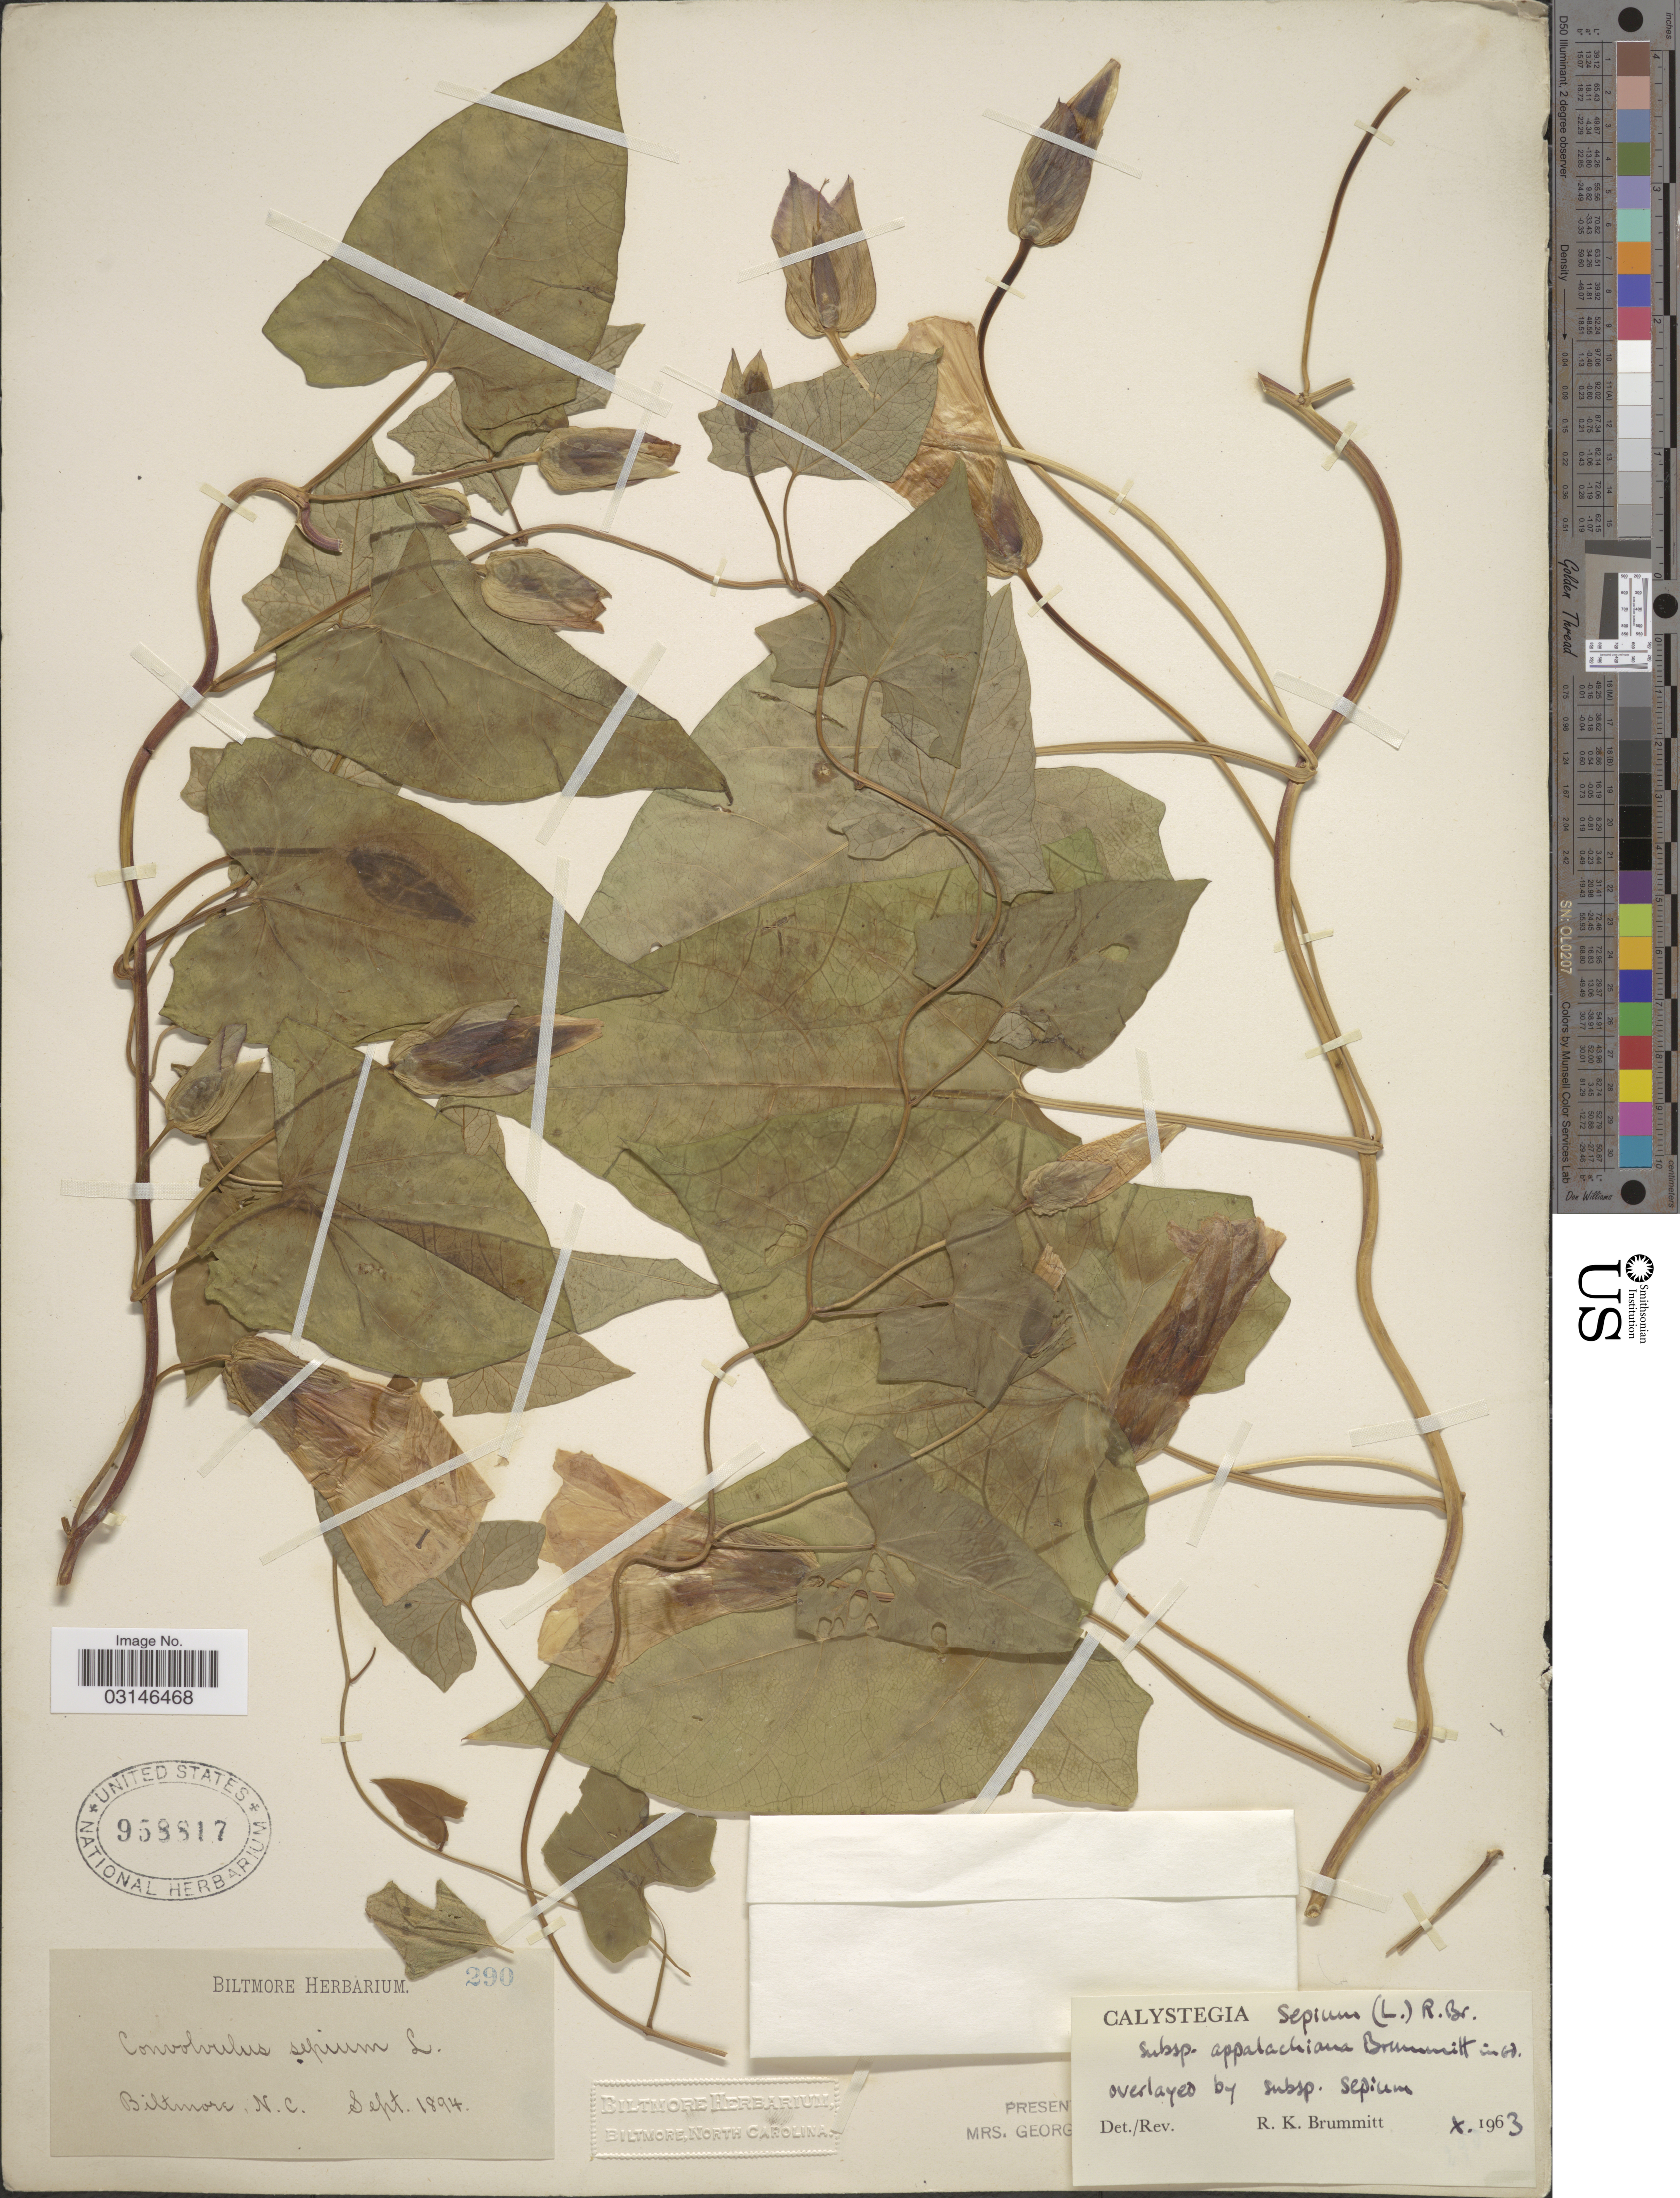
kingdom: Plantae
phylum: Tracheophyta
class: Magnoliopsida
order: Solanales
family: Convolvulaceae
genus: Calystegia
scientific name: Calystegia sepium subsp. appalachiana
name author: Brummitt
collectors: ex herb. Biltmore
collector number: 290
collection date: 1894-09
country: United States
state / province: North Carolina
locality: Biltmore, N.C.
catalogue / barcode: US 958817